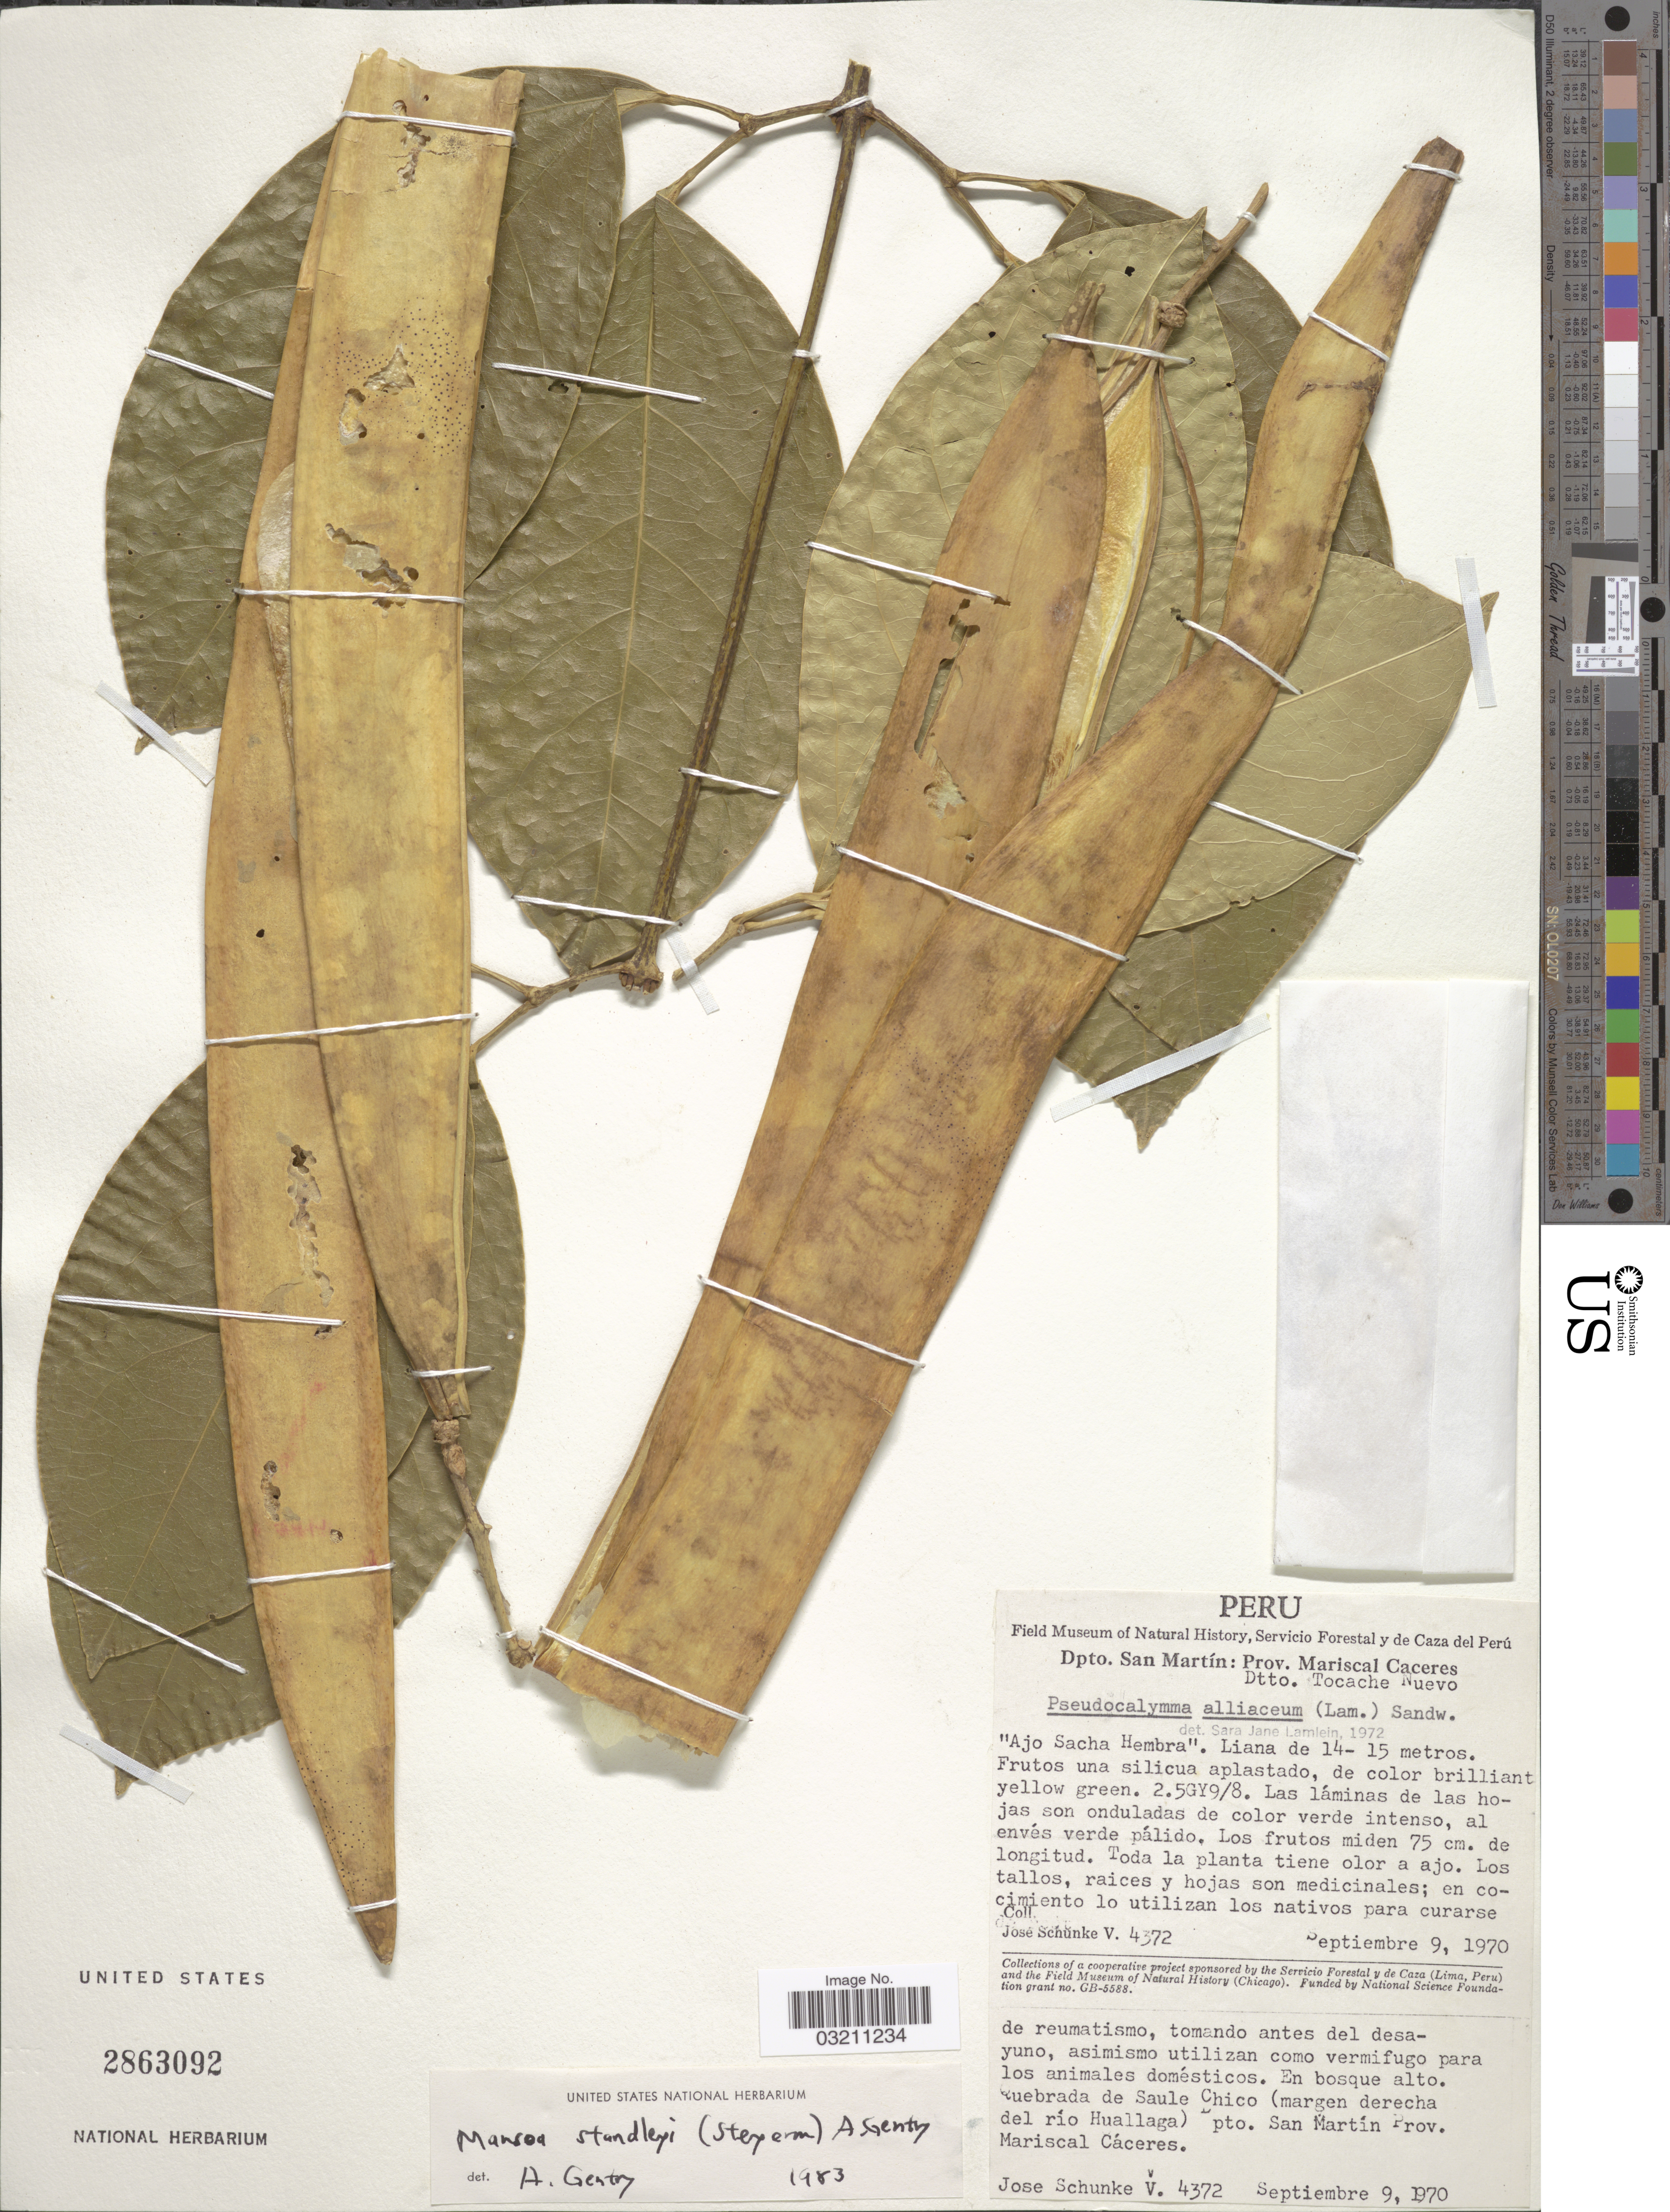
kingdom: Plantae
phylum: Tracheophyta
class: Magnoliopsida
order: Lamiales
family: Bignoniaceae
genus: Mansoa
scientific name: Mansoa standleyi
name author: (Steyerm.) A.H. Gentry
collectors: J. Schunke Vigo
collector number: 4372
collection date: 1970-09-09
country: Peru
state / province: San Martín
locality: Dpto. San Martín: Prov. Mariscal Cáceras. Dtto. Tocache Nuevo. En bosque alto. Quebrada de Saule Chico (margen derecha del río Huallaga).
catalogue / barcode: US 2863092